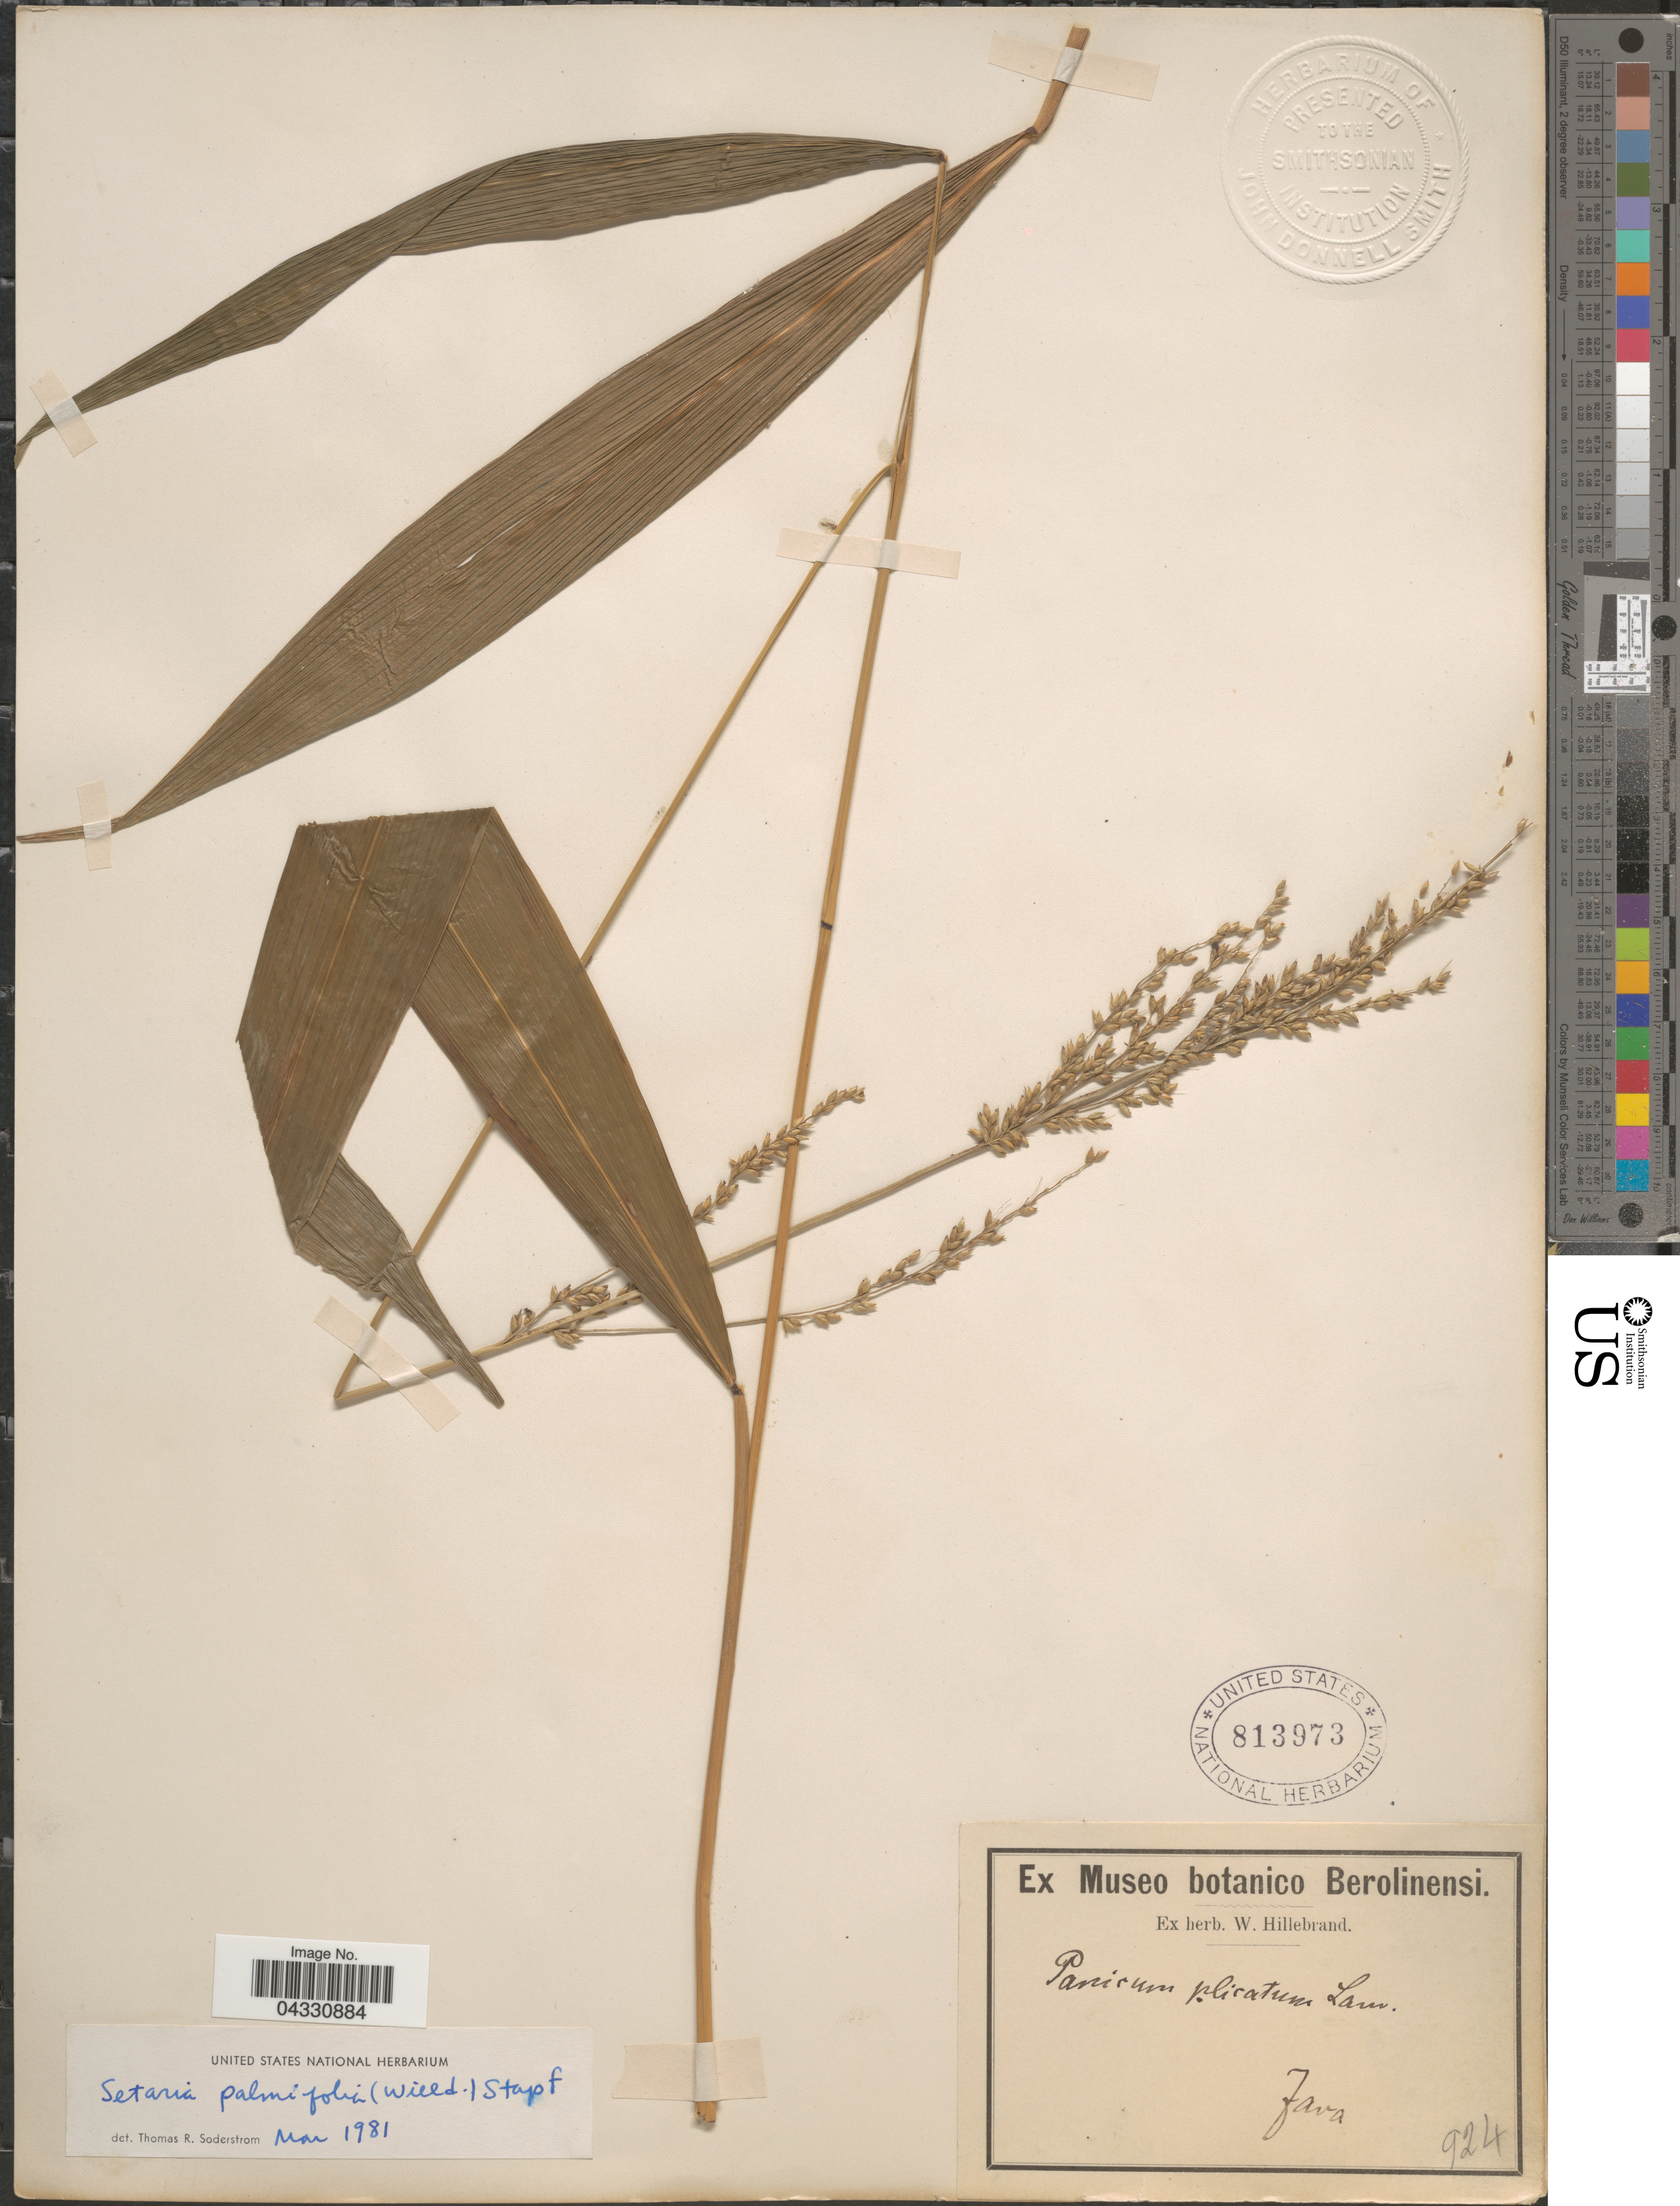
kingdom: Plantae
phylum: Tracheophyta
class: Liliopsida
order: Poales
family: Poaceae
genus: Setaria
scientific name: Setaria palmifolia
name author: (J. Koenig) Stapf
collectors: W. Hillebrand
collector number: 924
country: Indonesia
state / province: Java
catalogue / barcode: US 813973